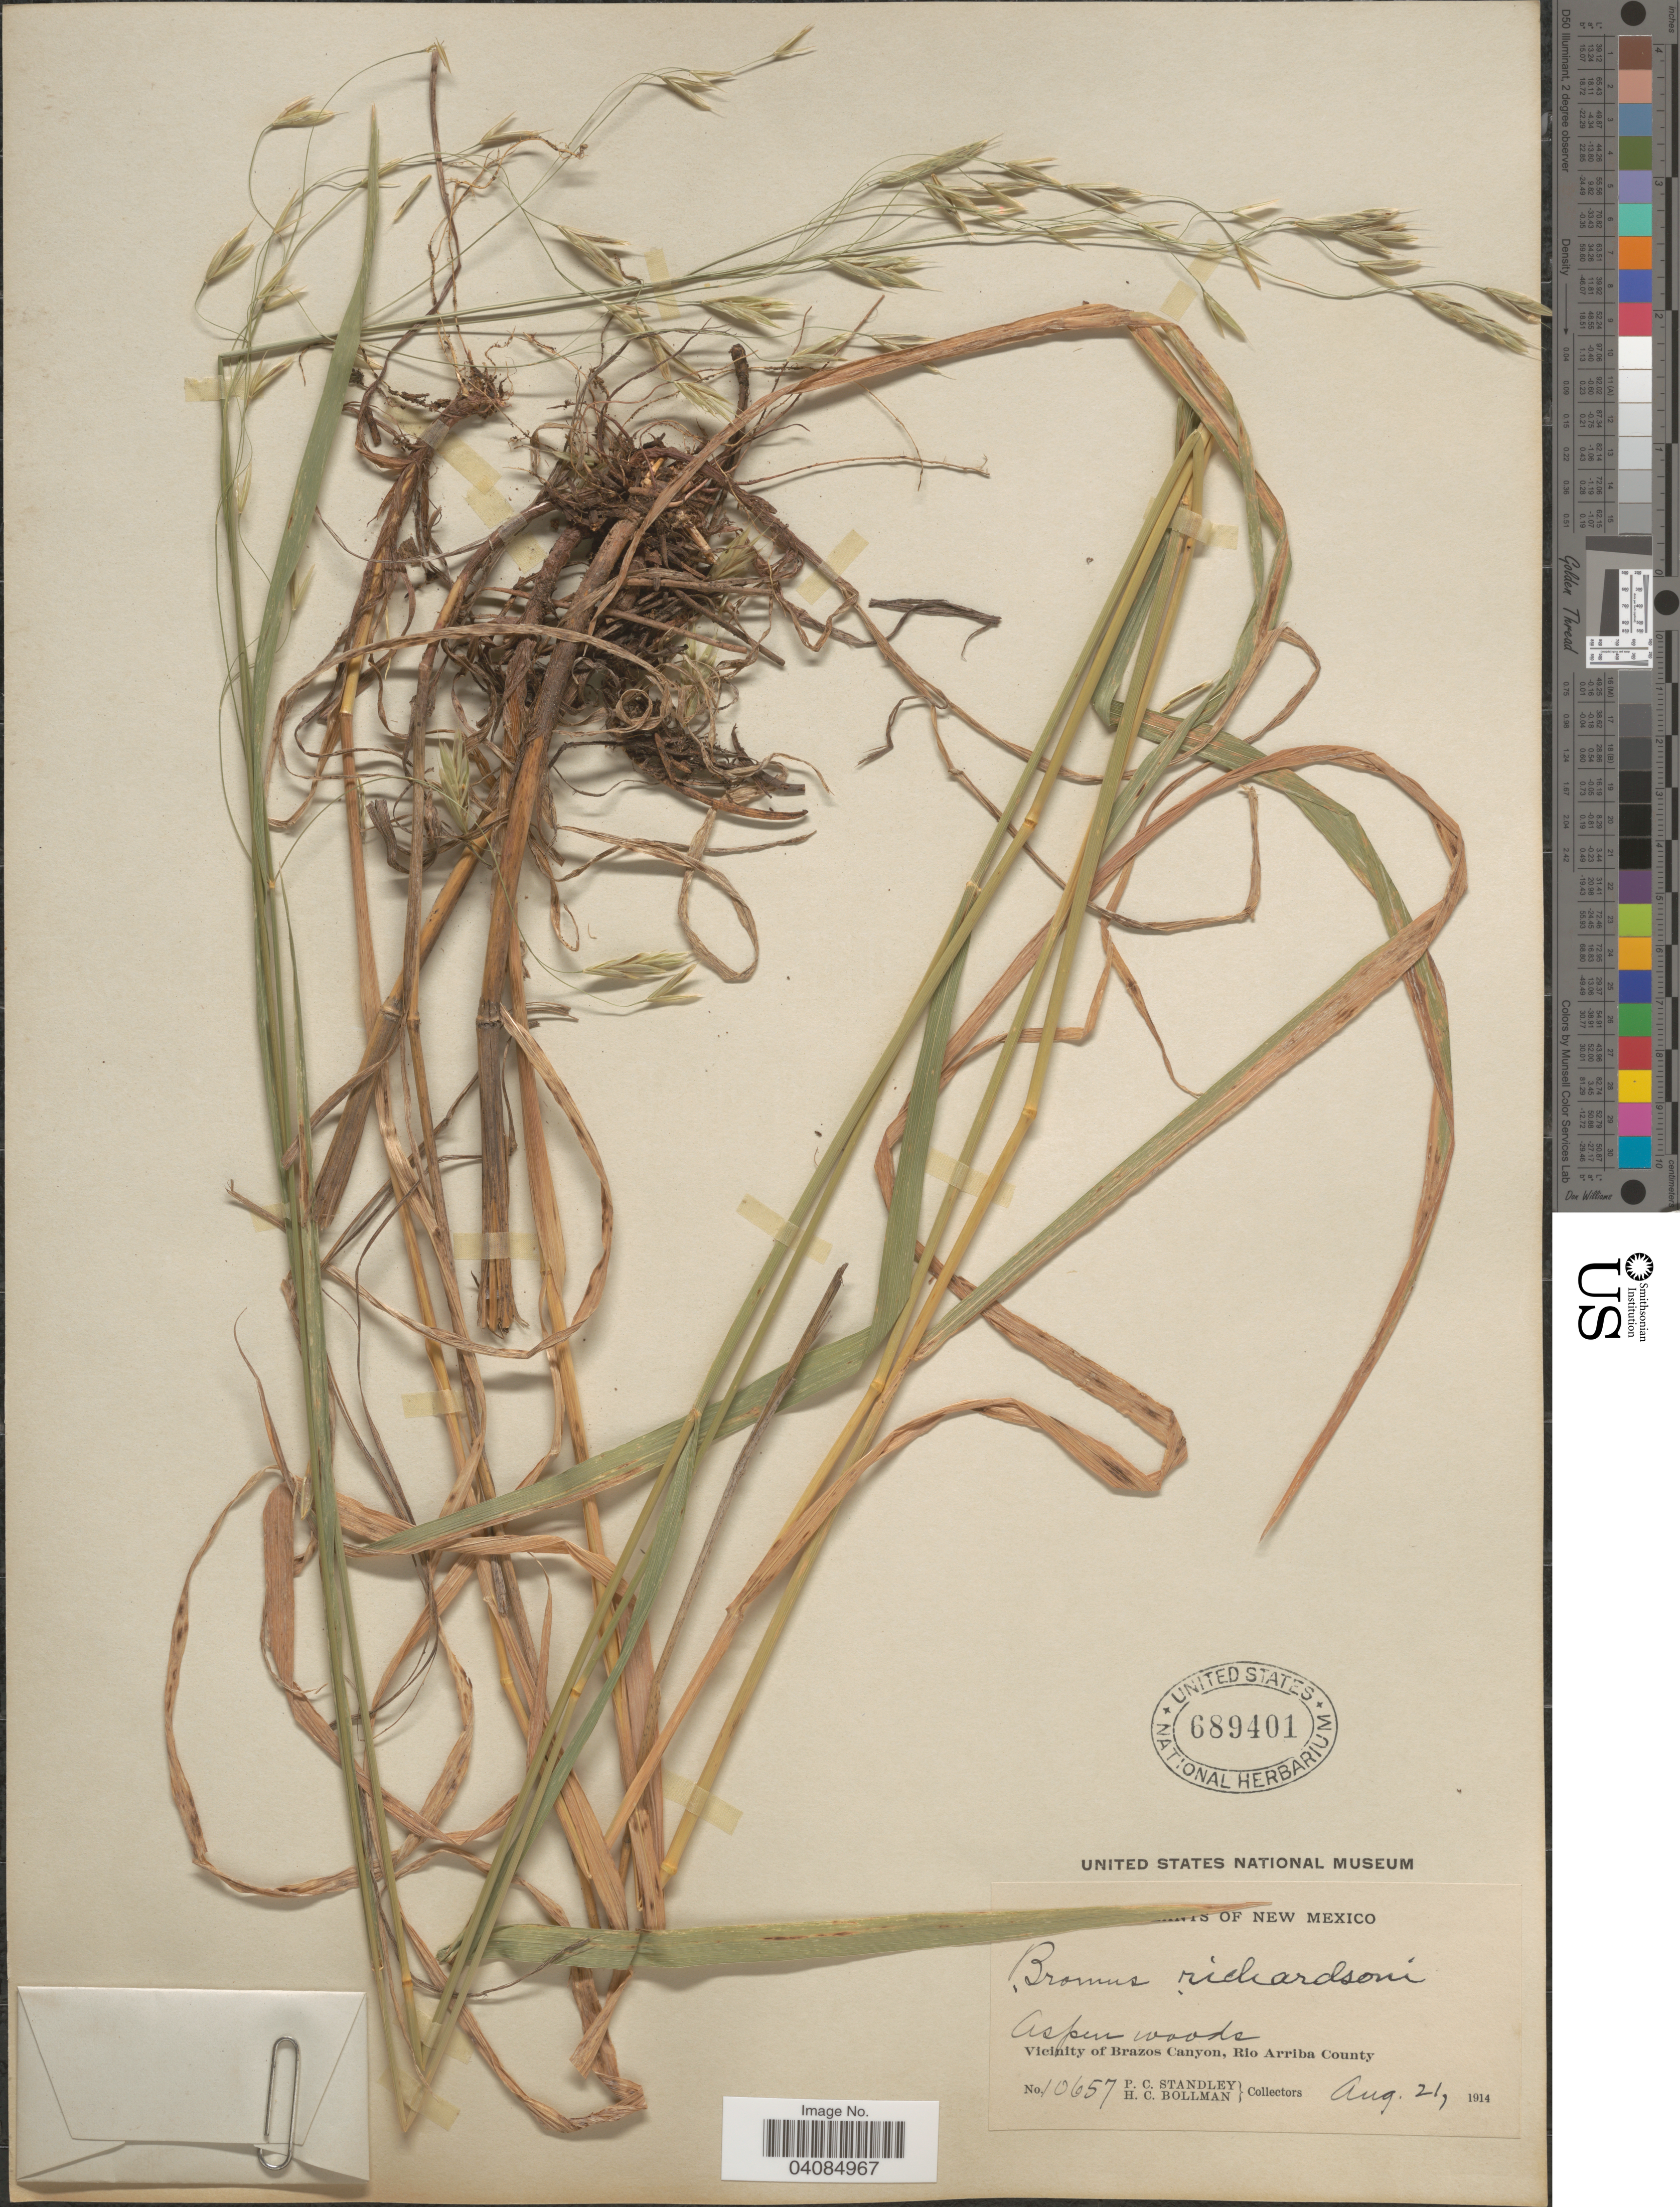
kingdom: Plantae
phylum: Tracheophyta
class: Liliopsida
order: Poales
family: Poaceae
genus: Bromus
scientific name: Bromus racemosus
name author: L.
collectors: P. C. Standley & H. C. Bollman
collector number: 10657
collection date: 1914-08-21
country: United States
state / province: New Mexico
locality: Aspen woods. Vicinity of Brazos Canyon, Rio Arriba County.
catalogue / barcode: US 689401